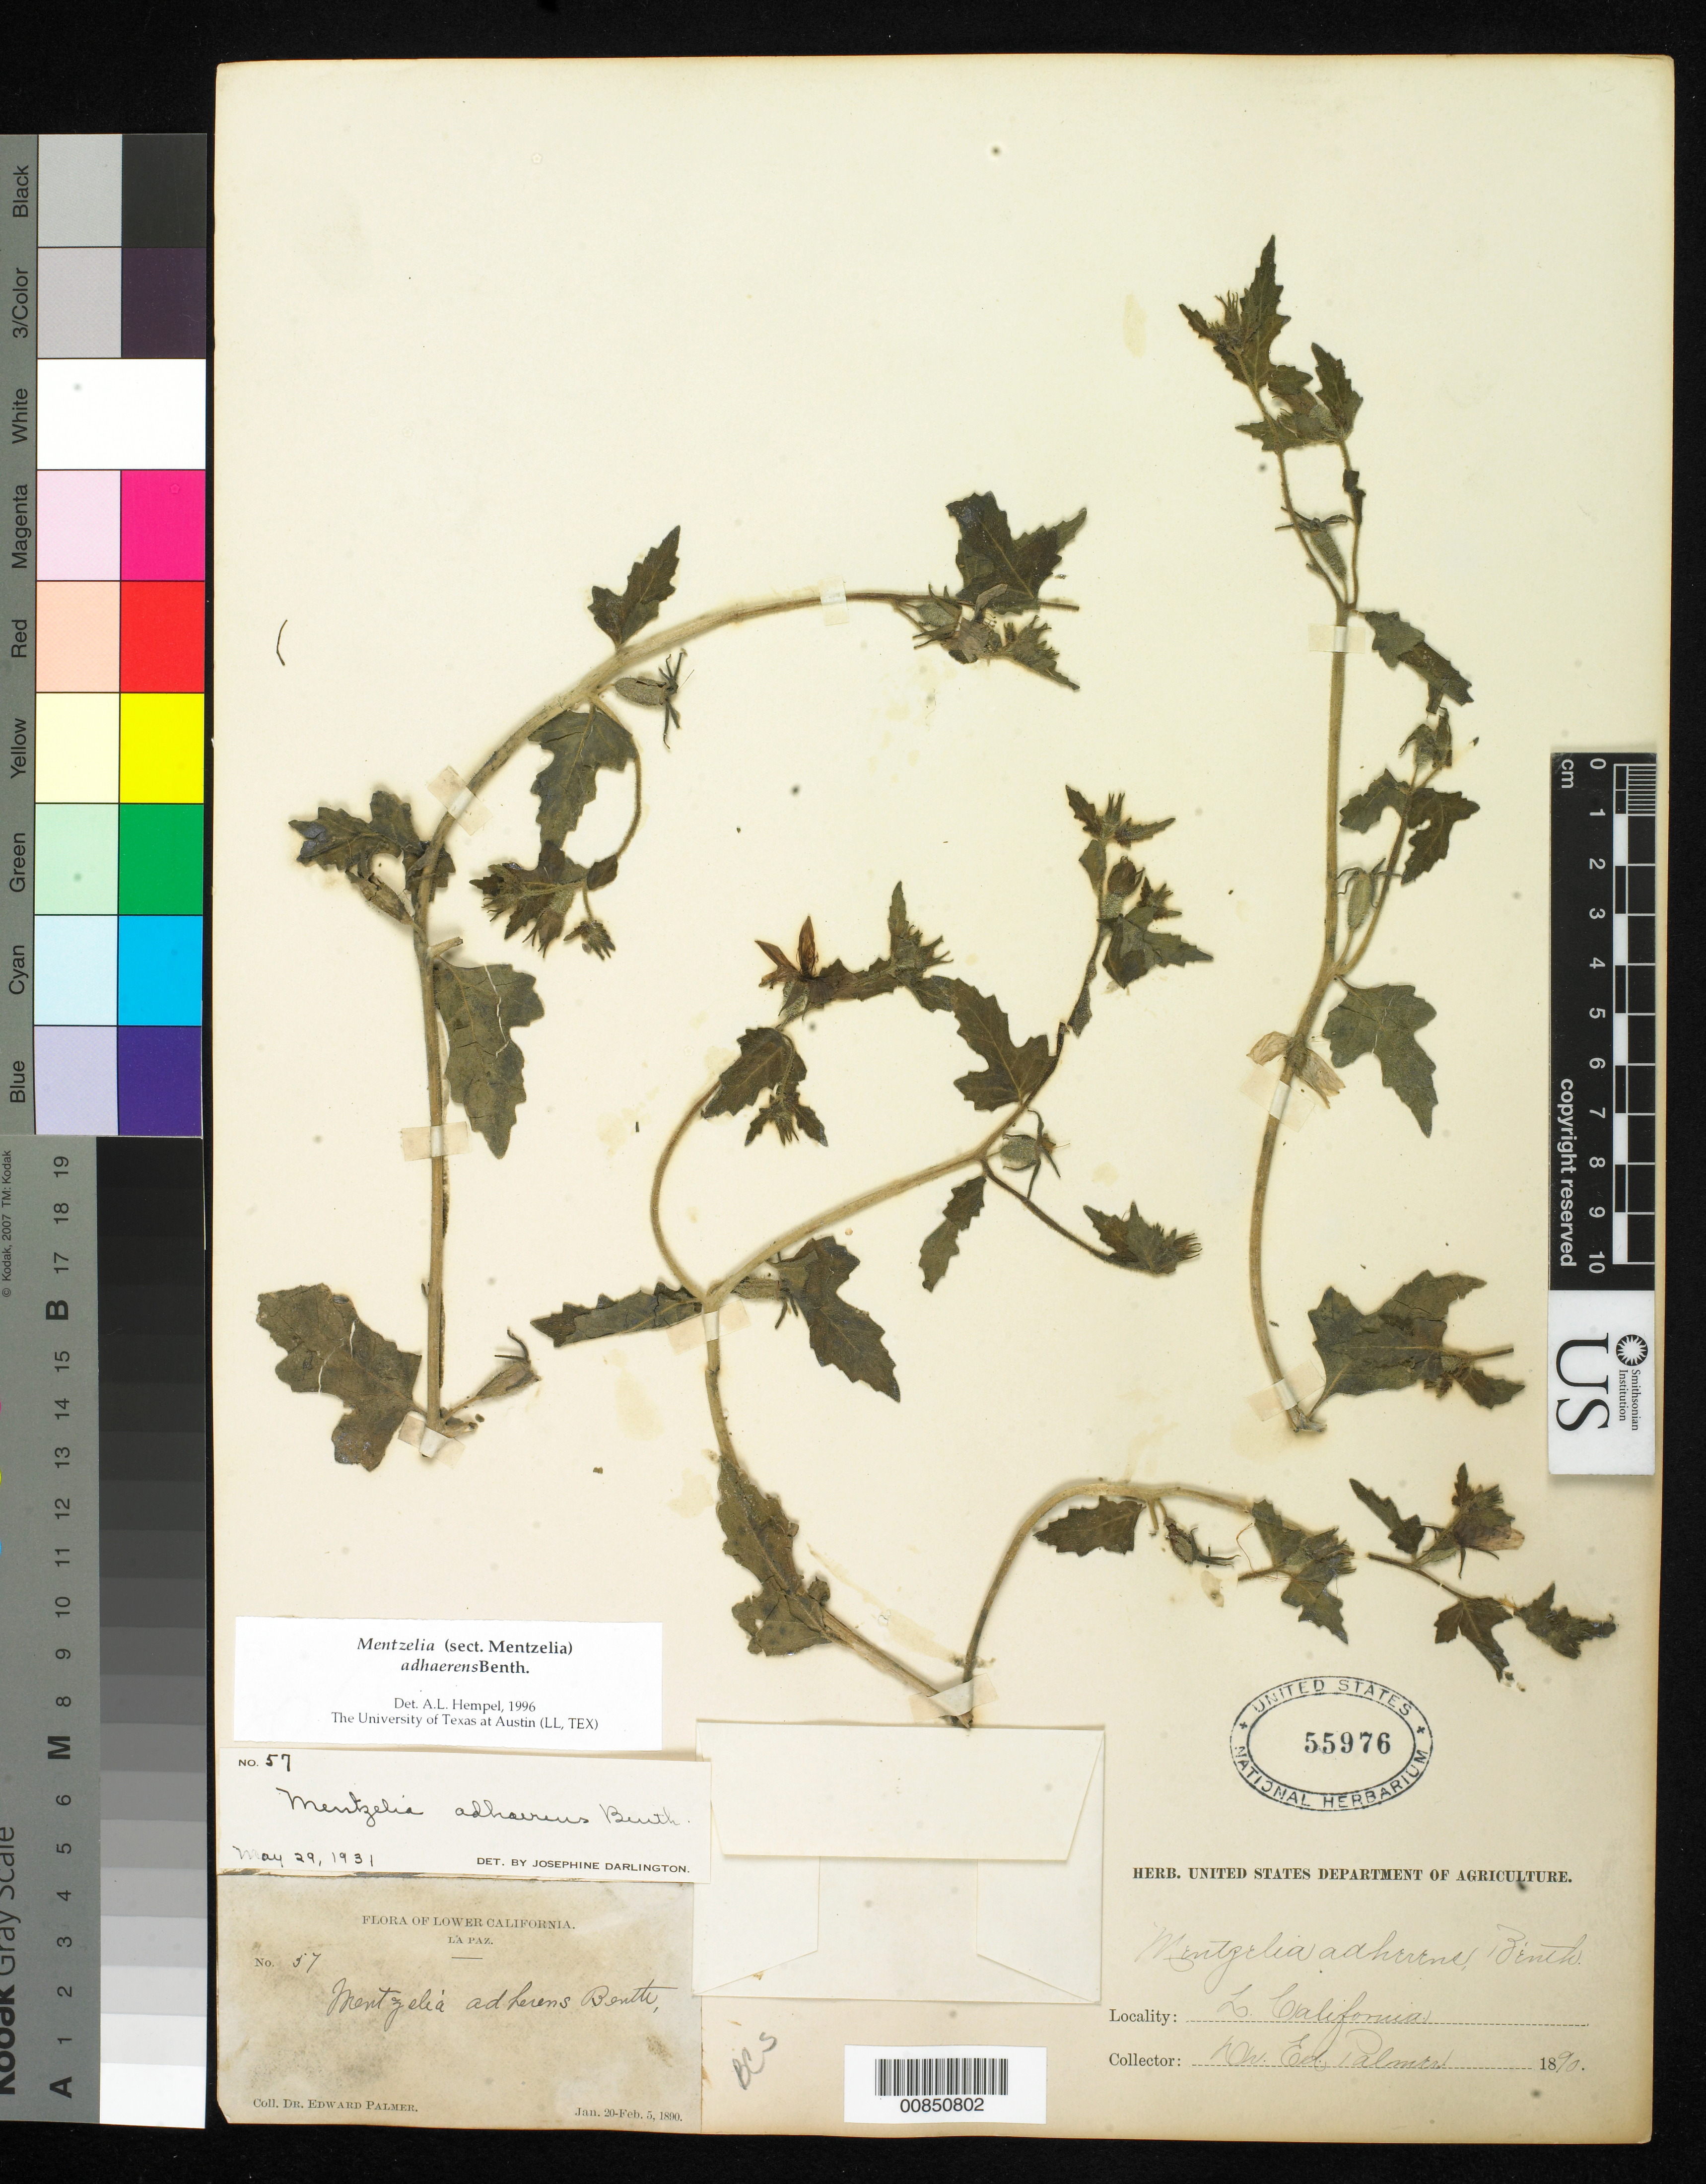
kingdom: Plantae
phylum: Tracheophyta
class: Magnoliopsida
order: Cornales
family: Loasaceae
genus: Mentzelia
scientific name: Mentzelia adhaerens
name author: Benth.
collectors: E. Palmer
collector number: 57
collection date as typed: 20 Jan 1890 to 05 Feb 1890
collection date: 1890-01-20/1890-02-05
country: Mexico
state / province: Baja California Sur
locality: La Paz, Baja California Sur.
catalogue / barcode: US 55976